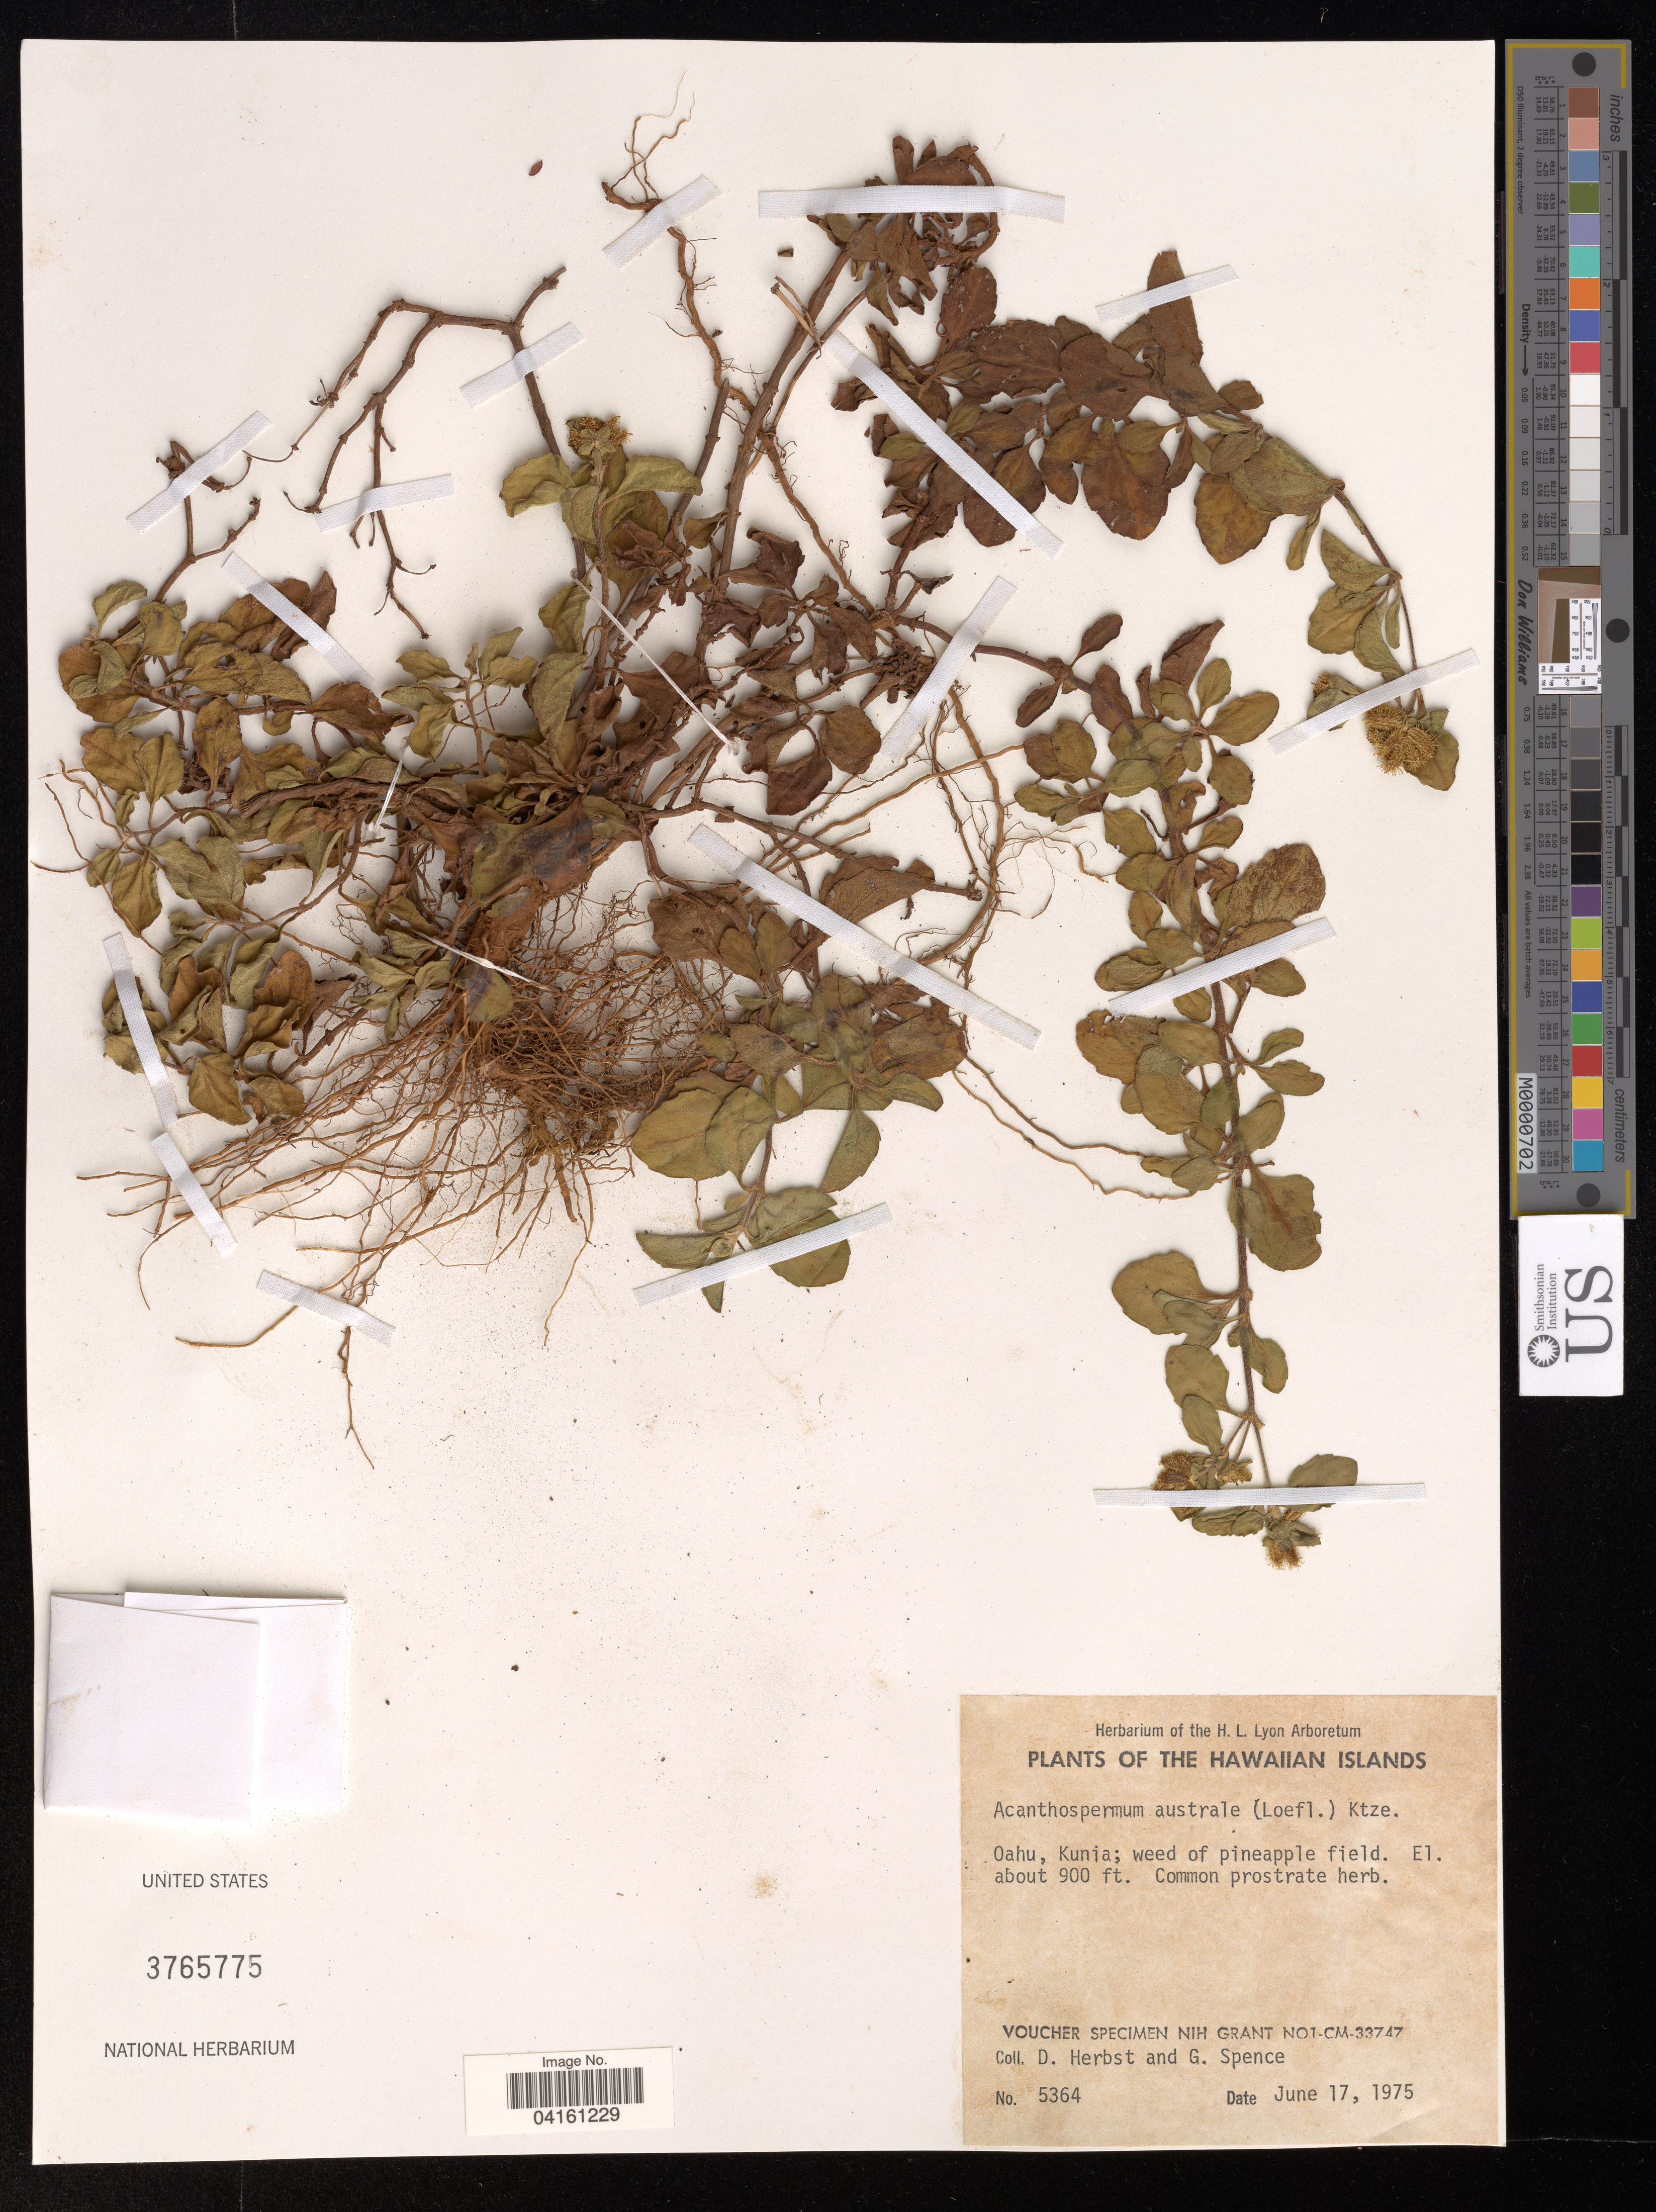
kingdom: Plantae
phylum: Tracheophyta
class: Magnoliopsida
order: Asterales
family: Asteraceae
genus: Acanthospermum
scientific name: Acanthospermum australe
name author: (Loefl.) Kuntze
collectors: D. Herbst & G. Spence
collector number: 5364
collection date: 1975-06-17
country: United States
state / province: Hawaii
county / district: Honolulu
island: Oahu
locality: The Hawaiian Islands. Oahu, Kunia.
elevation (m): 274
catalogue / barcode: US 3765775